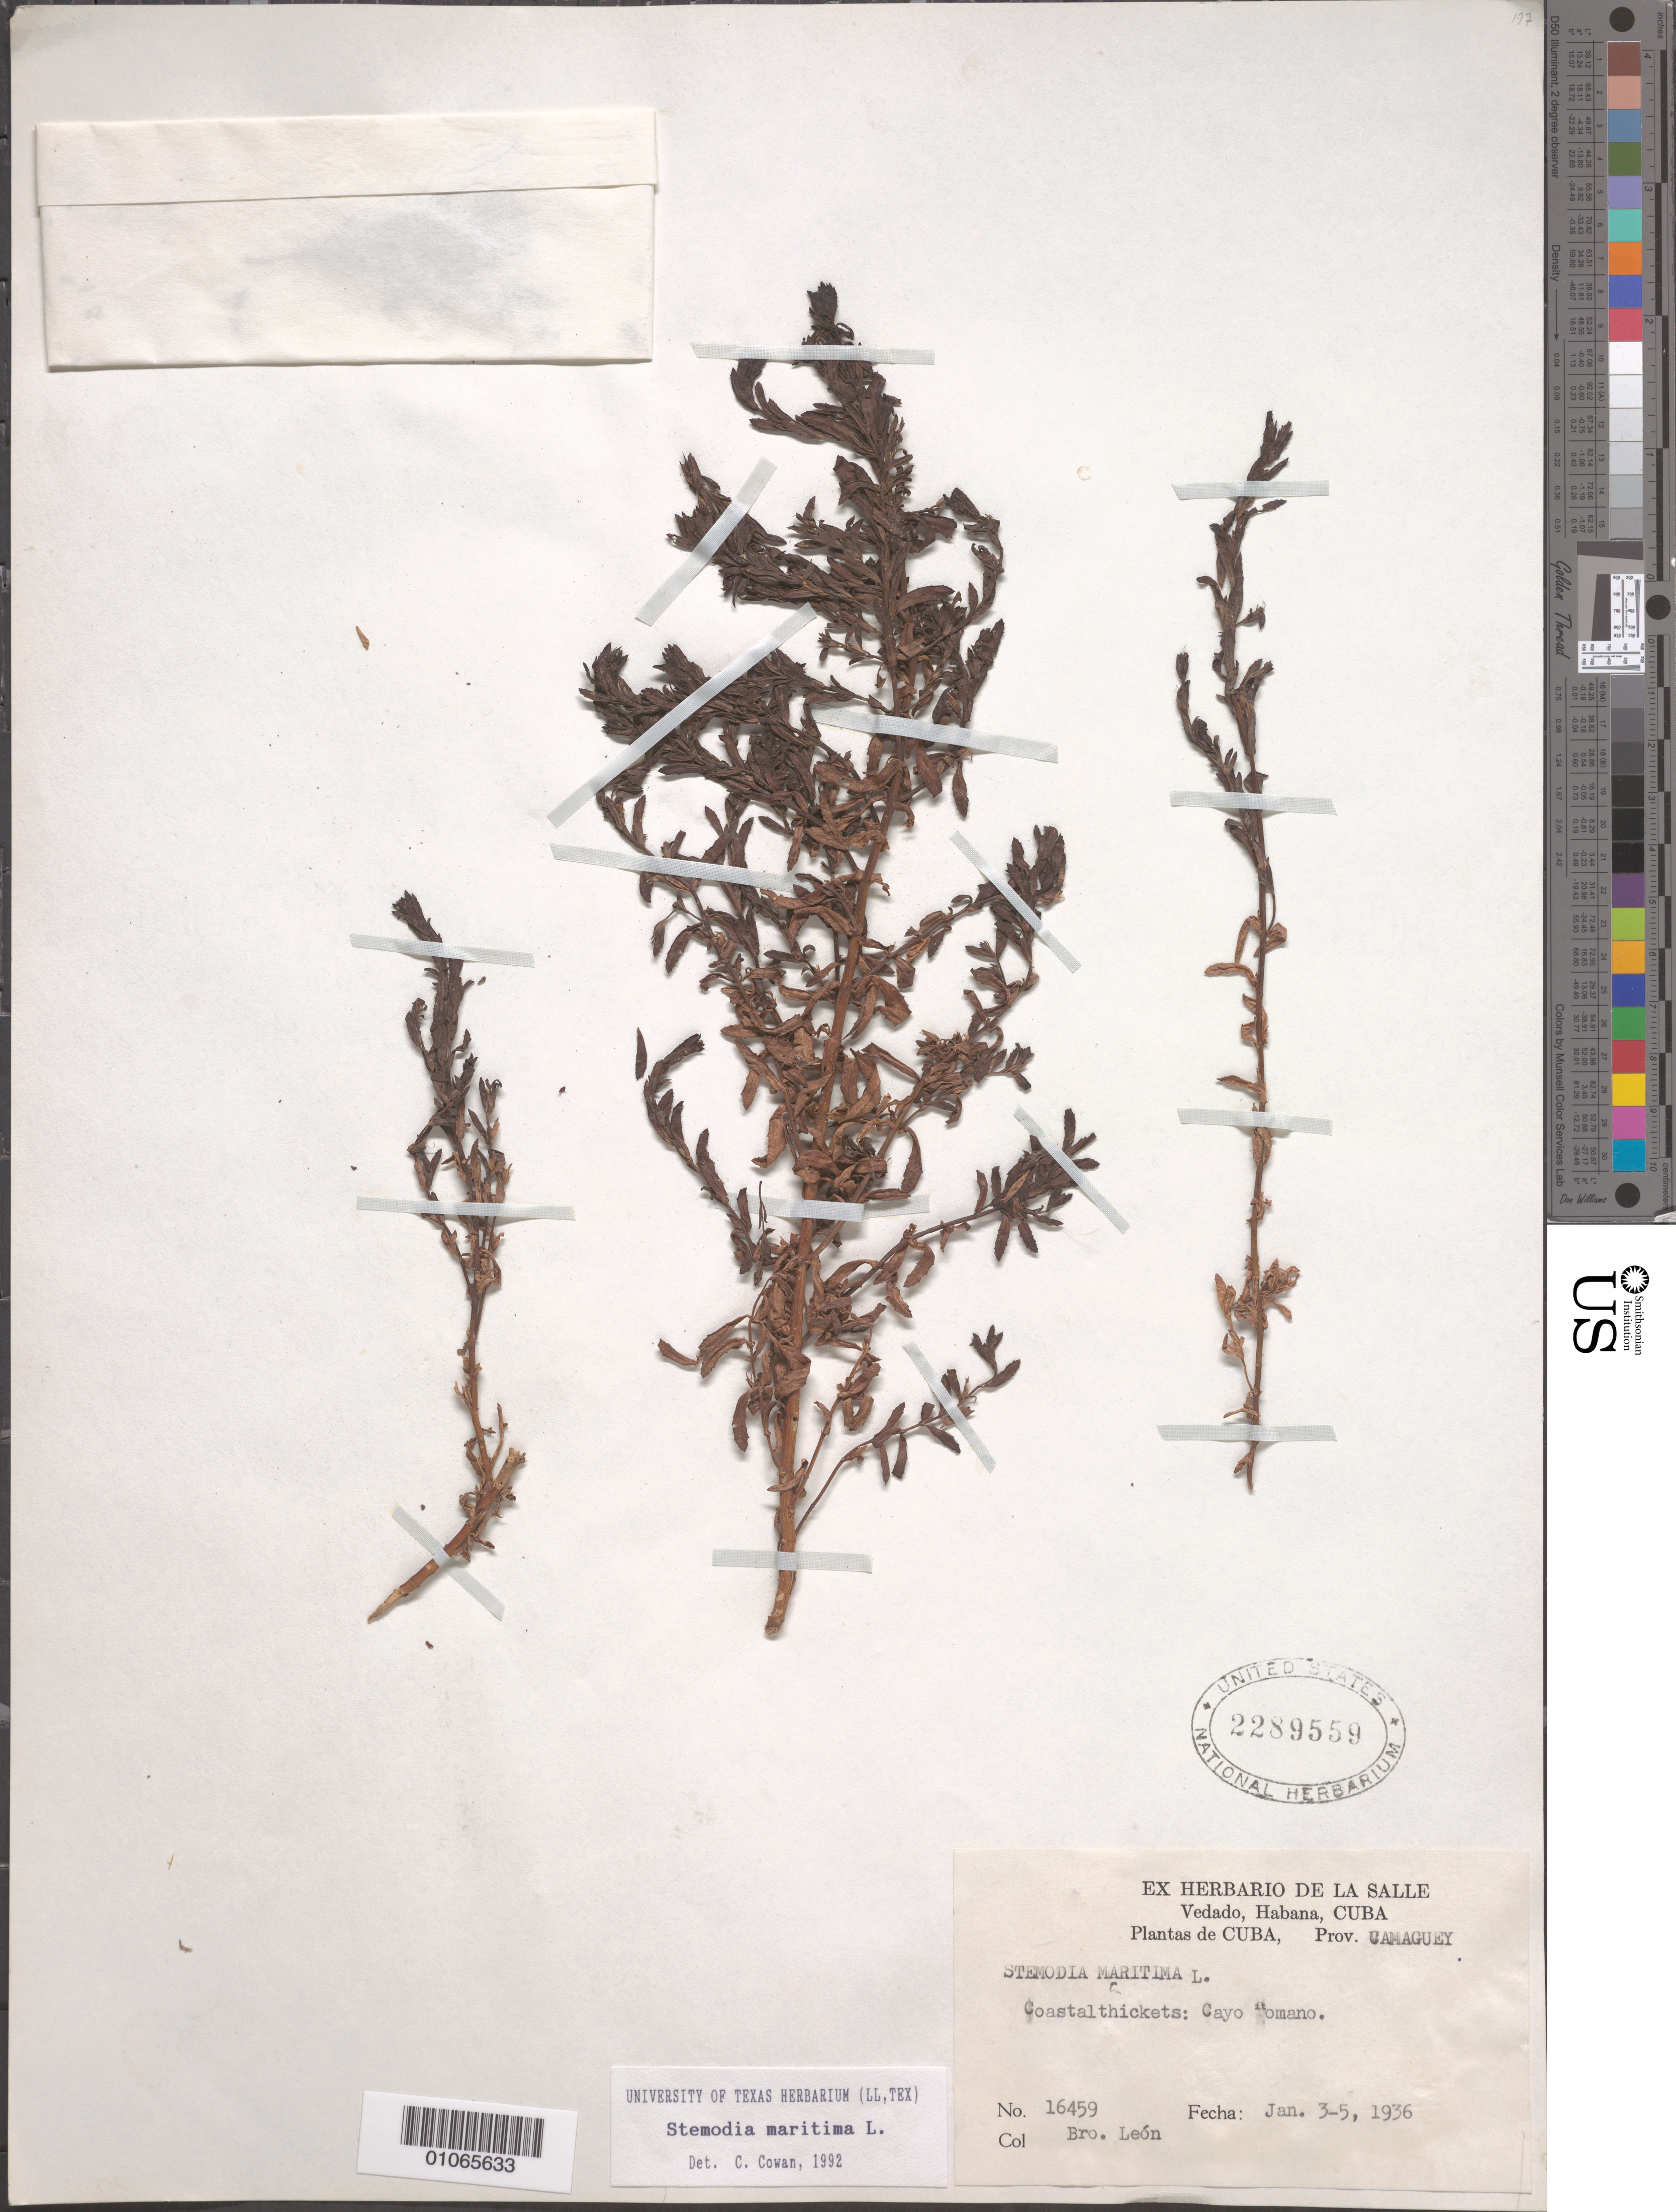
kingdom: Plantae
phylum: Tracheophyta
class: Magnoliopsida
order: Lamiales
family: Plantaginaceae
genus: Stemodia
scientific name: Stemodia maritima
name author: L.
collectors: Bro. León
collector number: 16459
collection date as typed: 03 Jan 1936 to 05 Jan 1936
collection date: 1936-01-03/1936-01-05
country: Cuba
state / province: Camagüey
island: Cuba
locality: Coastal thickets: Cayo romano?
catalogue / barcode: US 2289559